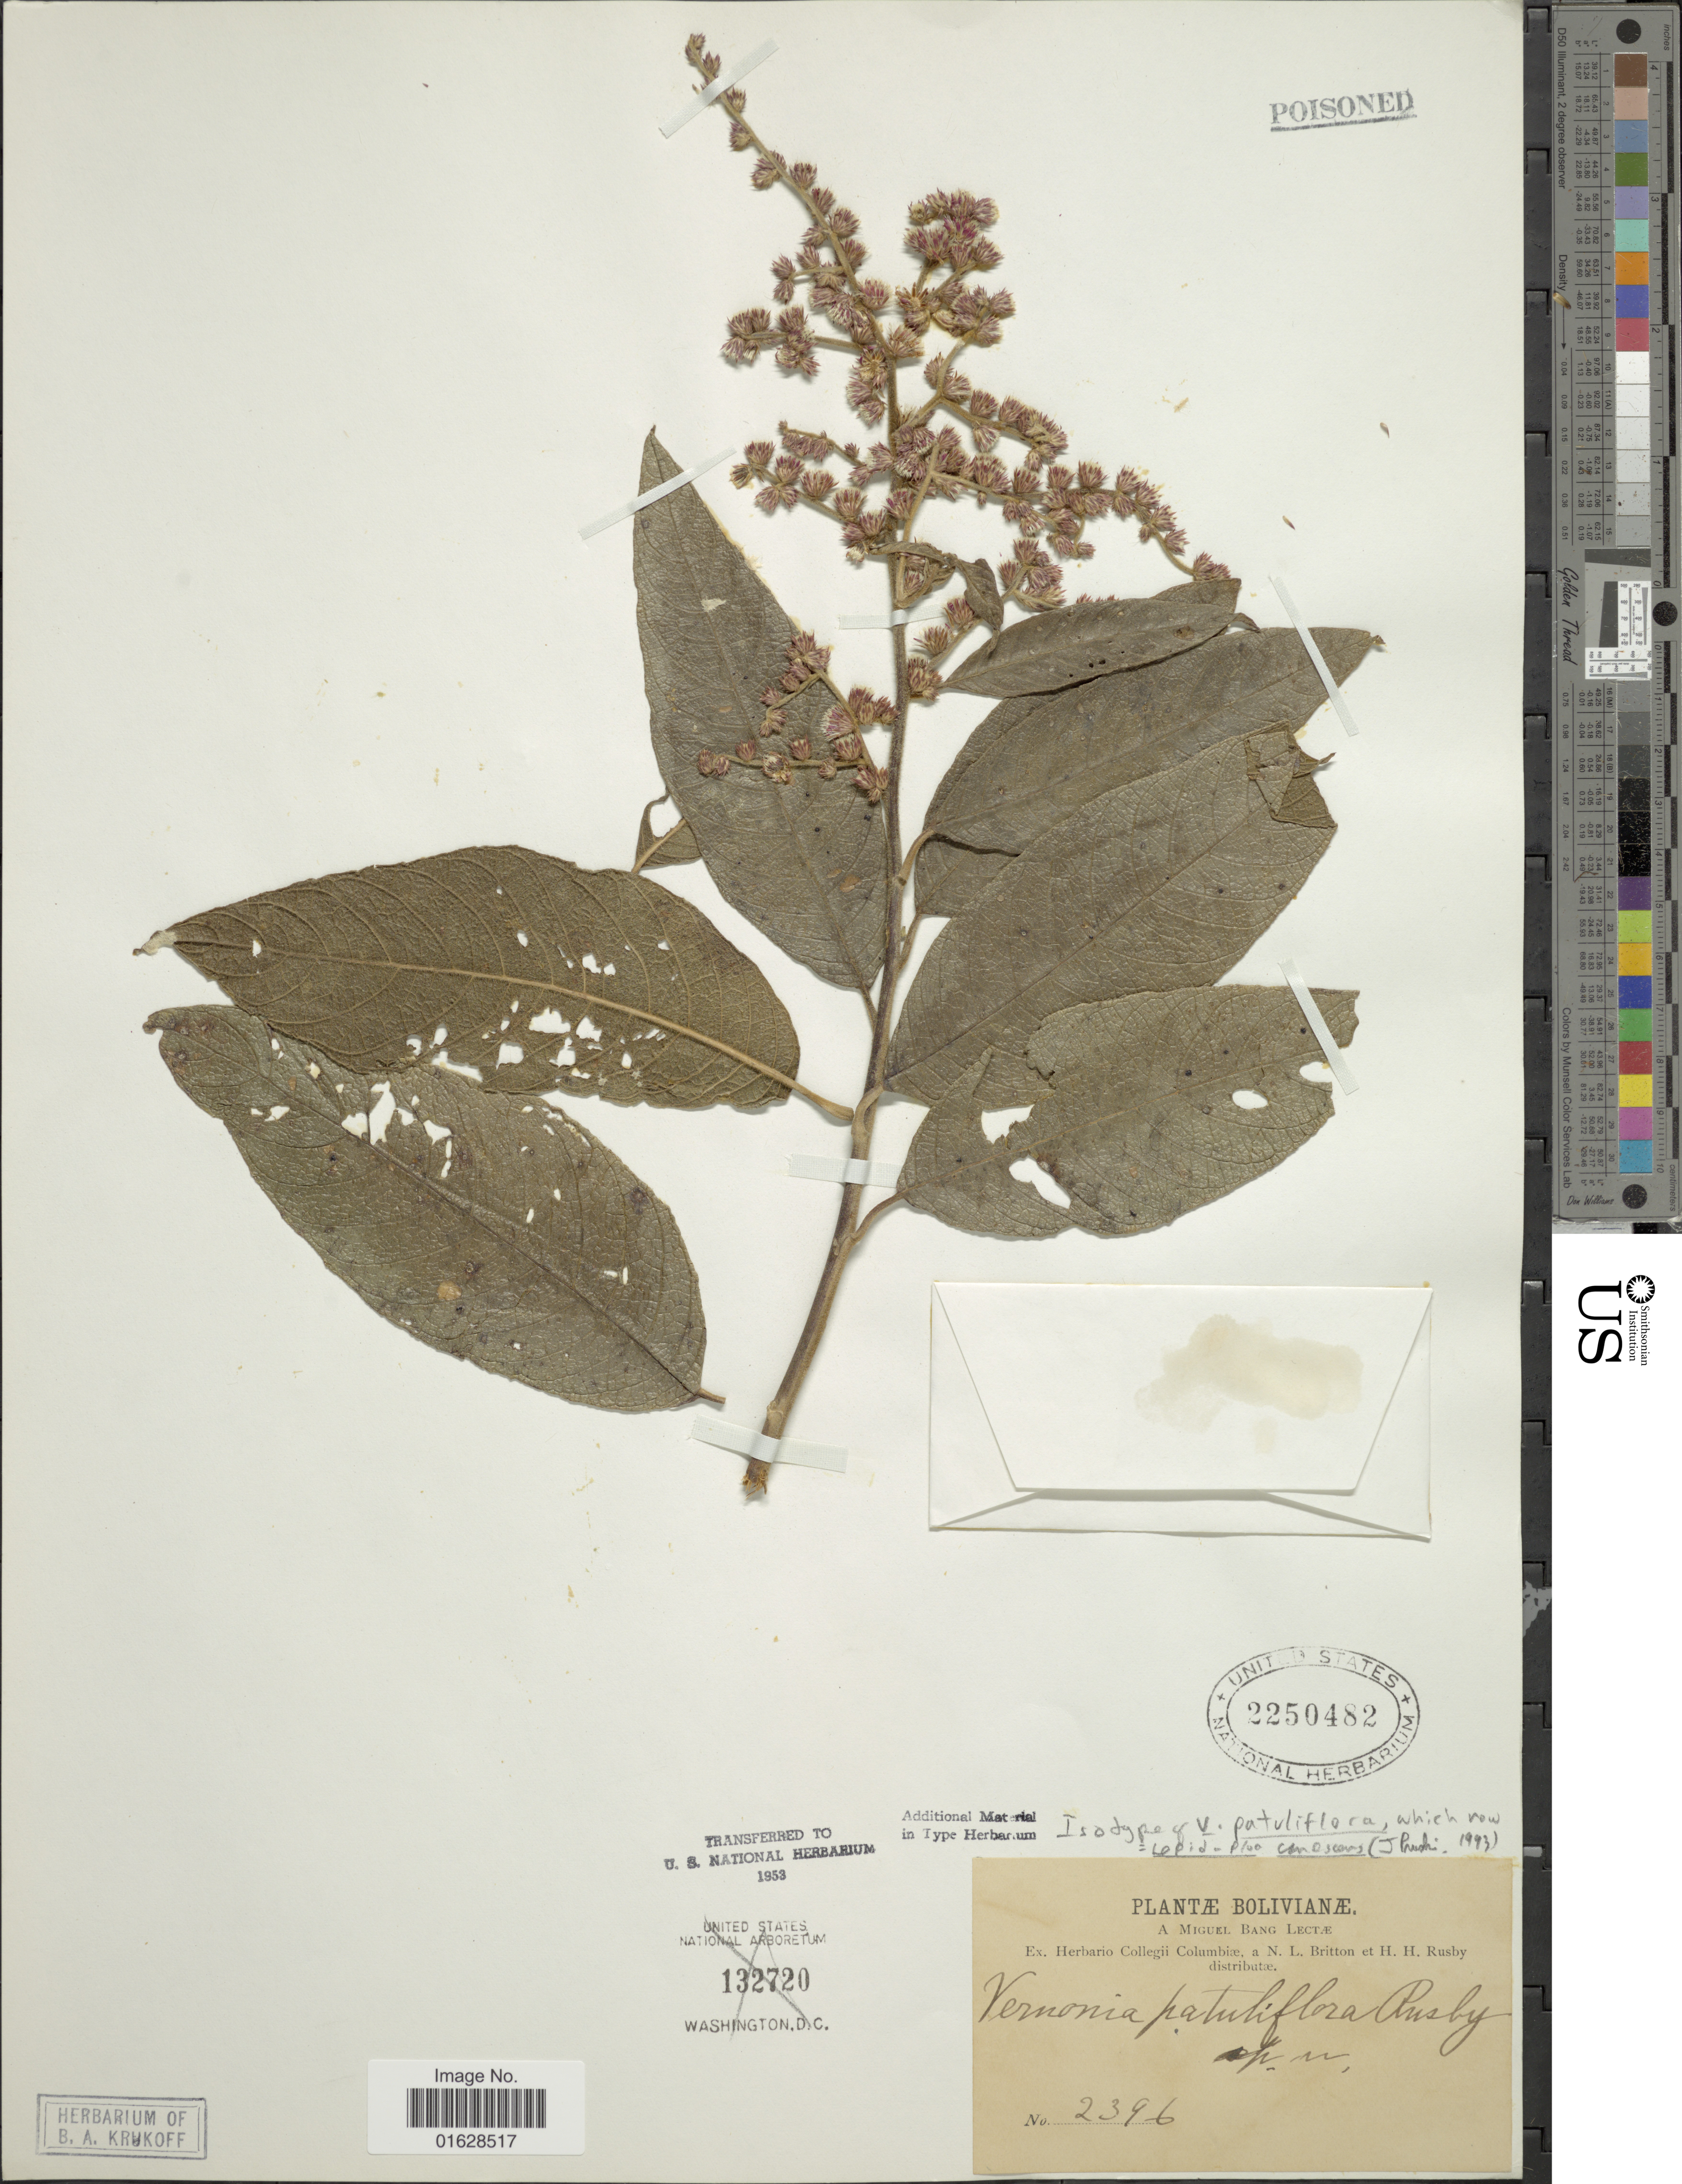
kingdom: Plantae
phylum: Tracheophyta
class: Magnoliopsida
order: Asterales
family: Asteraceae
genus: Lepidaploa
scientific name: Lepidaploa canescens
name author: (Kunth) H. Rob.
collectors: M. Bang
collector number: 2396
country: Bolivia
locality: Bolivianae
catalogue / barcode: US 2250482